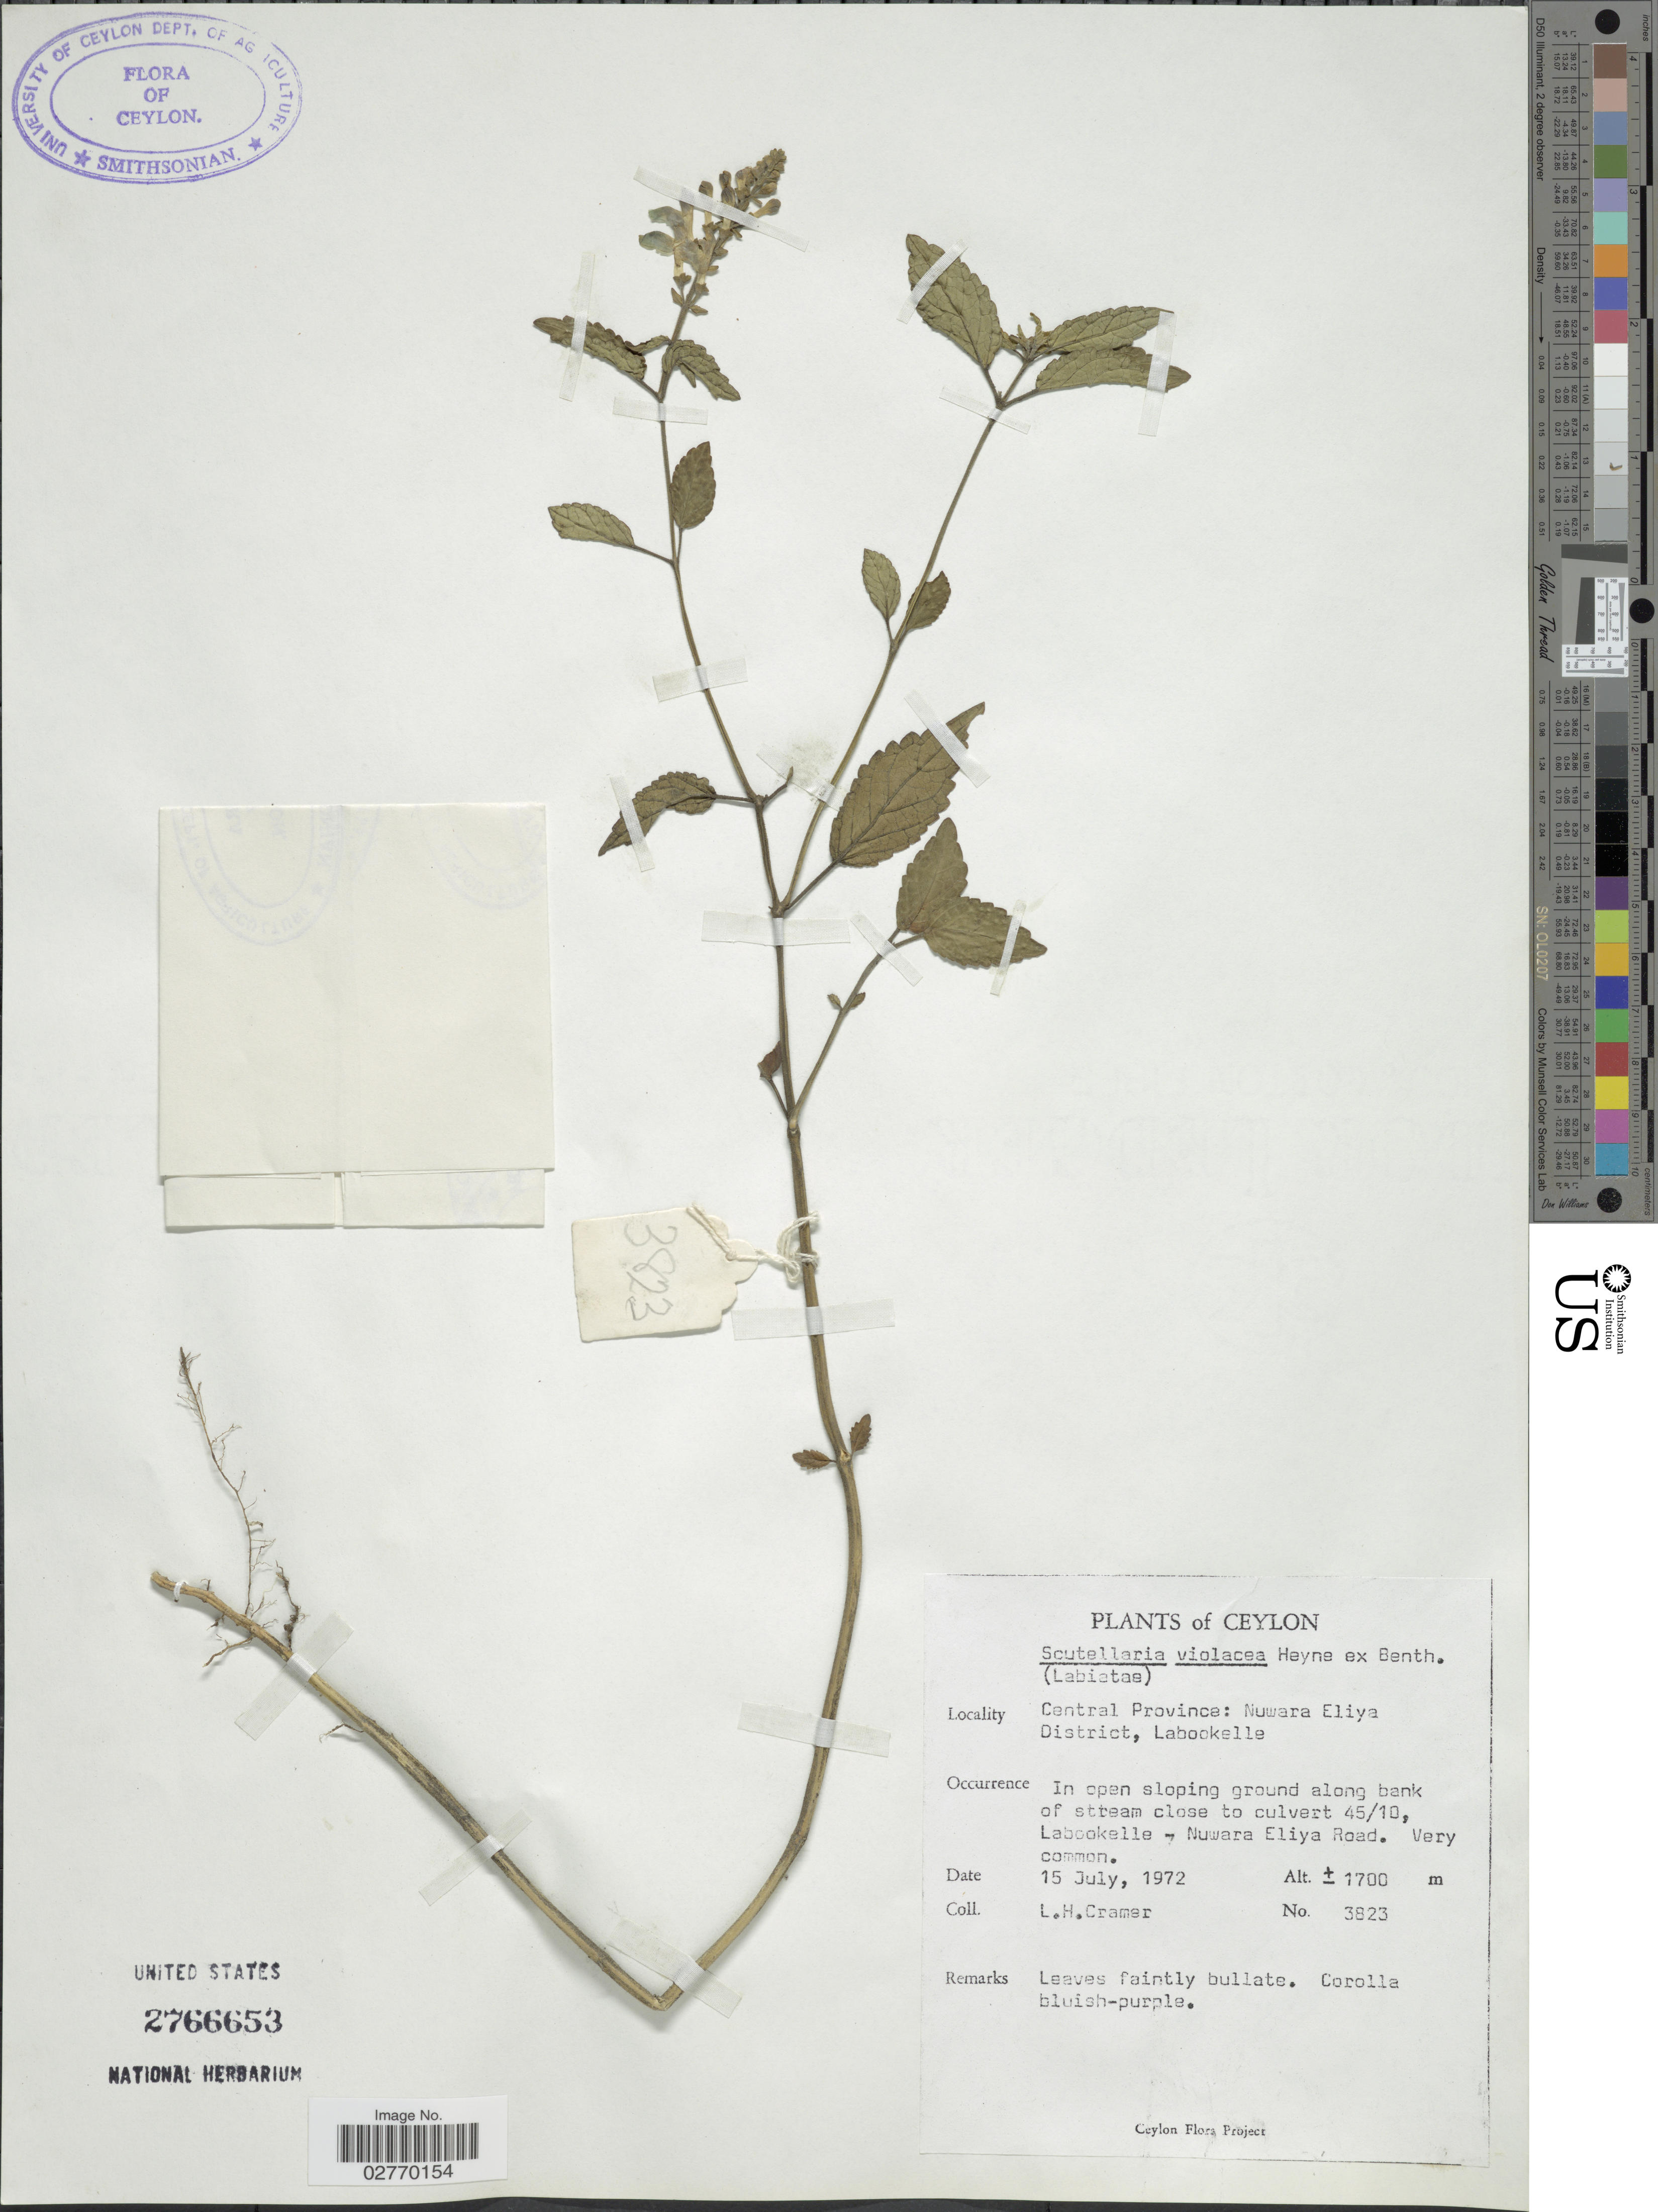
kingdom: Plantae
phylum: Tracheophyta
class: Magnoliopsida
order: Lamiales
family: Lamiaceae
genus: Scutellaria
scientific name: Scutellaria violacea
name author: B. Heyne ex Benth.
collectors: L. H. Cramer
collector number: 3823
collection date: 1972-07-15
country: Sri Lanka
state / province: Central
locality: Ceylon. Central Province: Nuwara Eliya District, Labookelle. In open sloping ground along bank of stream close to culvert 45/10, Labookelle - Nuwara Eliya Road.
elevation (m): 1700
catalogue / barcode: US 2766653